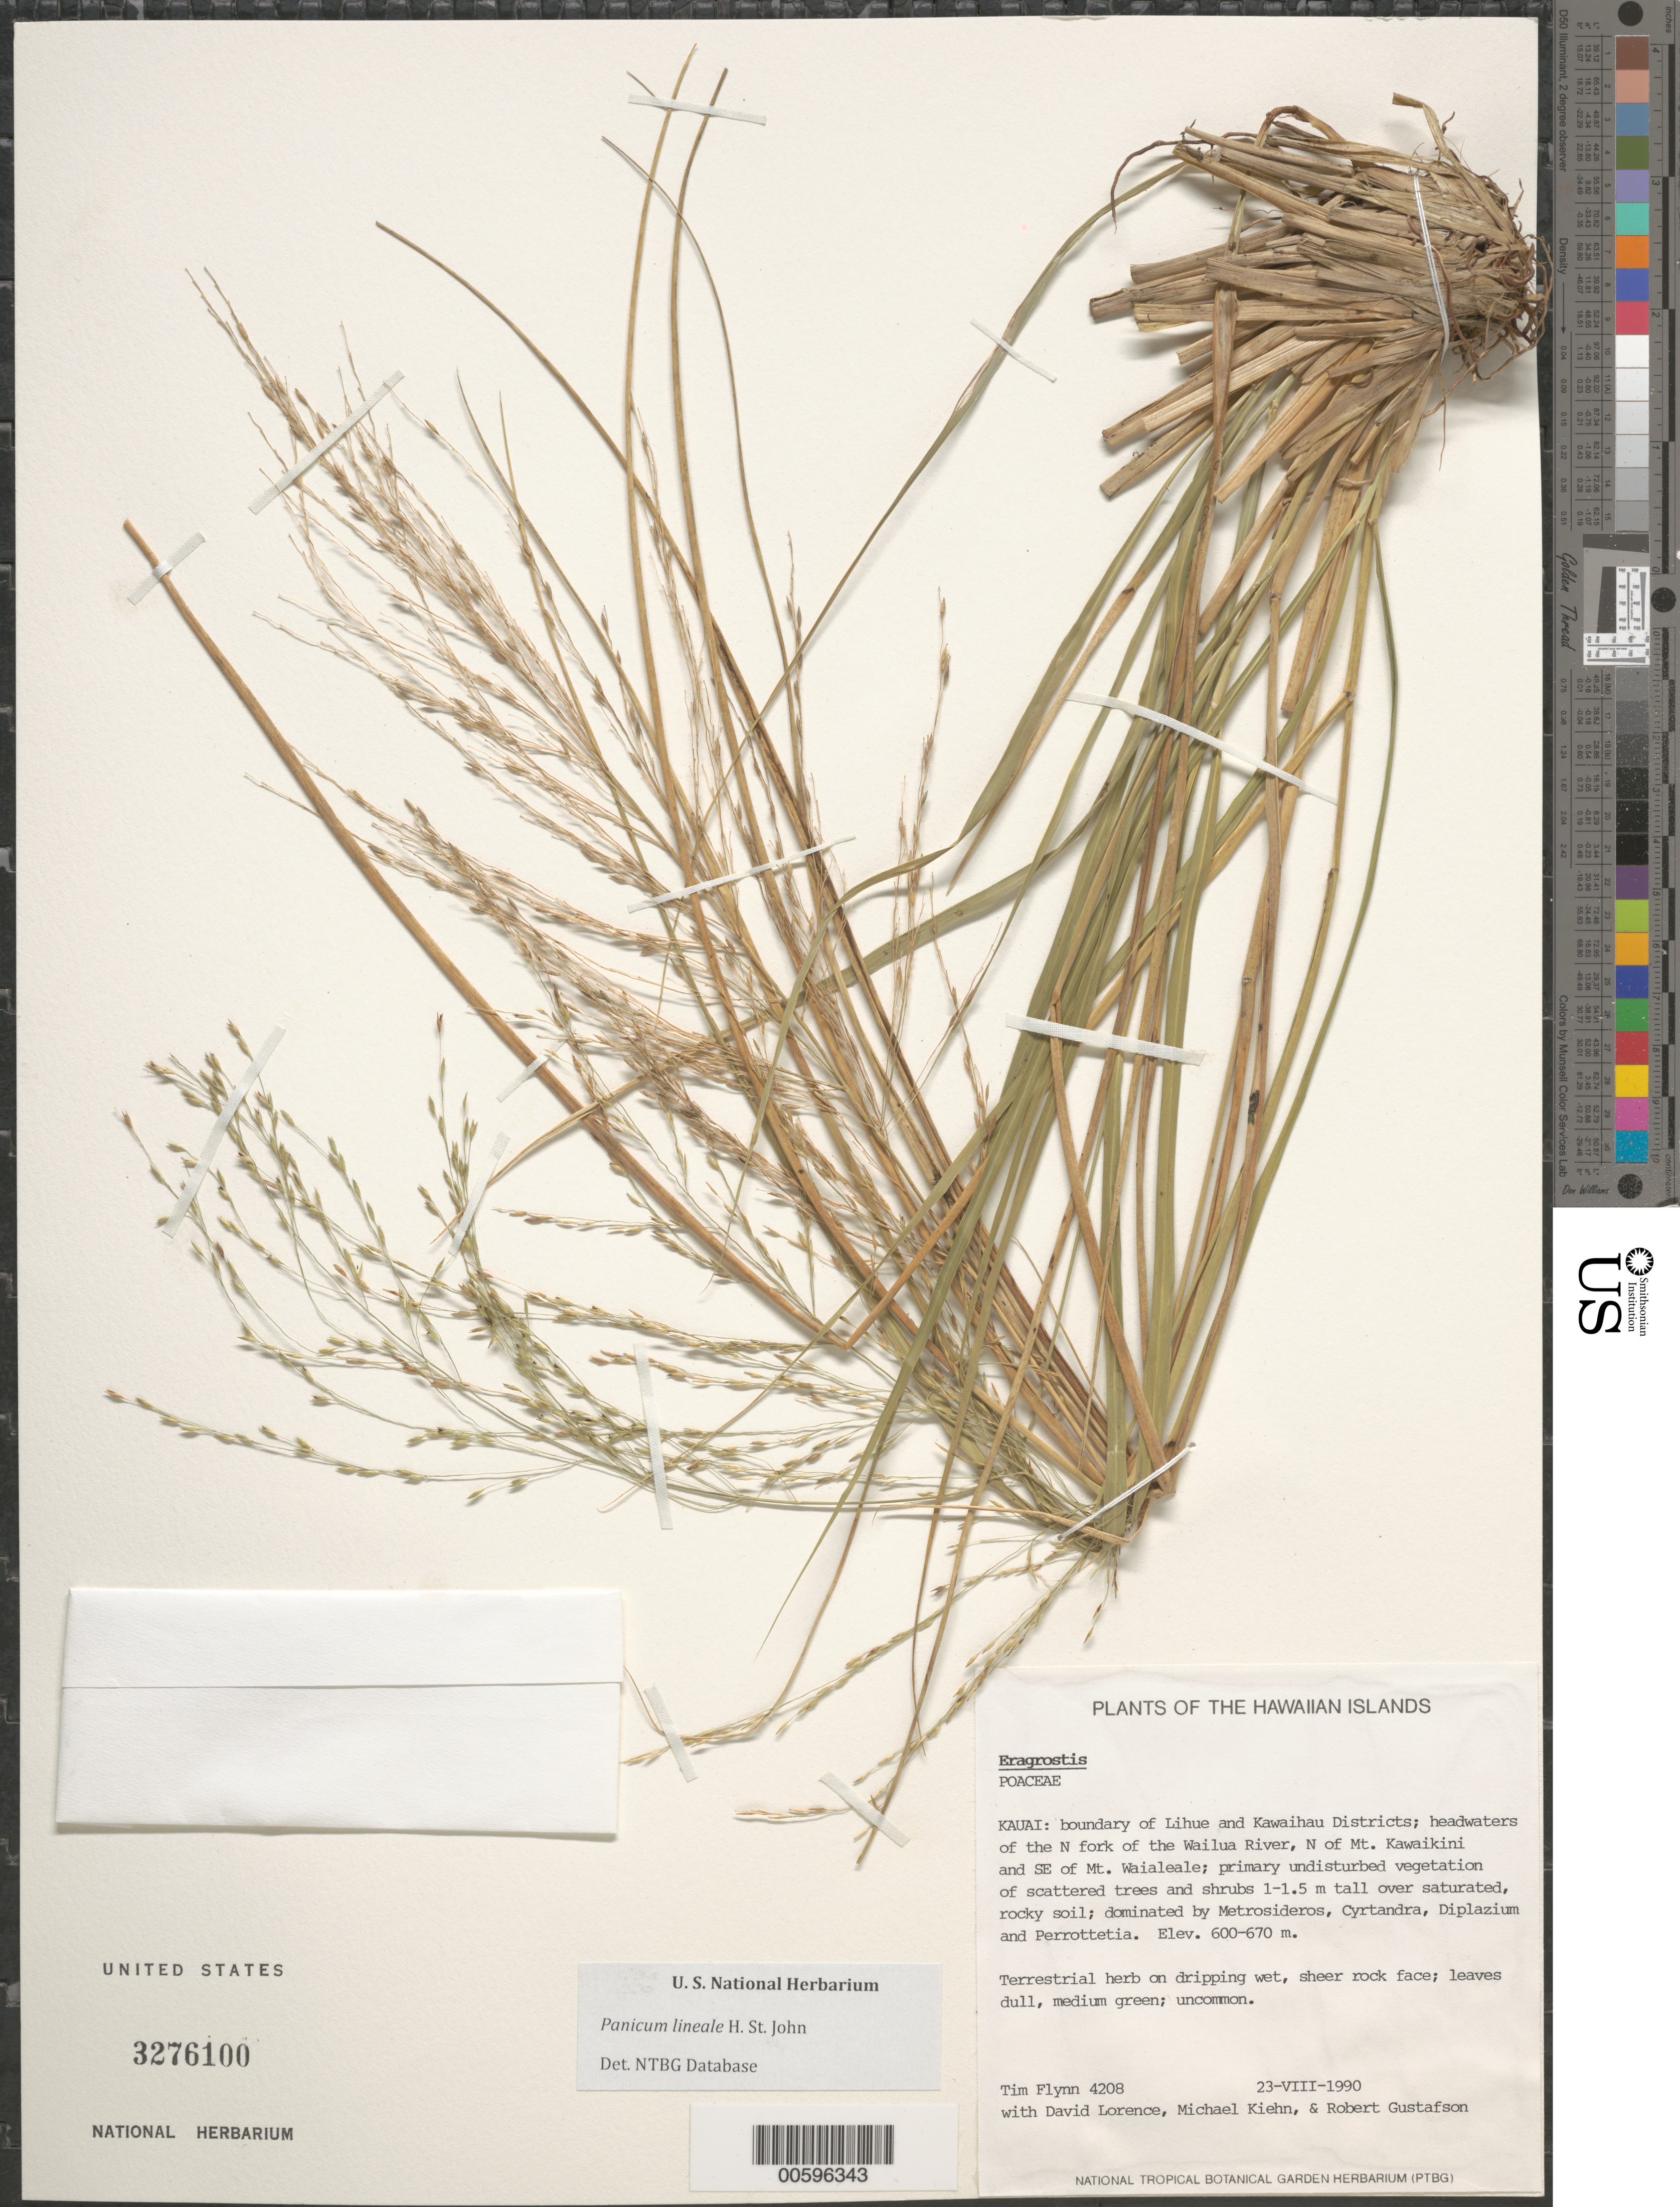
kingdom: Plantae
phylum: Tracheophyta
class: Liliopsida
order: Poales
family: Poaceae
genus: Panicum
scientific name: Panicum lineale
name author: H. St. John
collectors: T. W. Flynn, D. Lorence, M. Kiehn & R. Gustafson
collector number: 4208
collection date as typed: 23 Aug 1990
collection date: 1990-08-23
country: United States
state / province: Hawaii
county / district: Kauai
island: Kaua'i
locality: Boundary of Lihue and Kawaihau Dist; headwaters of the N fork of the Wailua River, N of Mt Kawaikini & SE of Mt Waialeale.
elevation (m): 600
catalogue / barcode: US 3276100